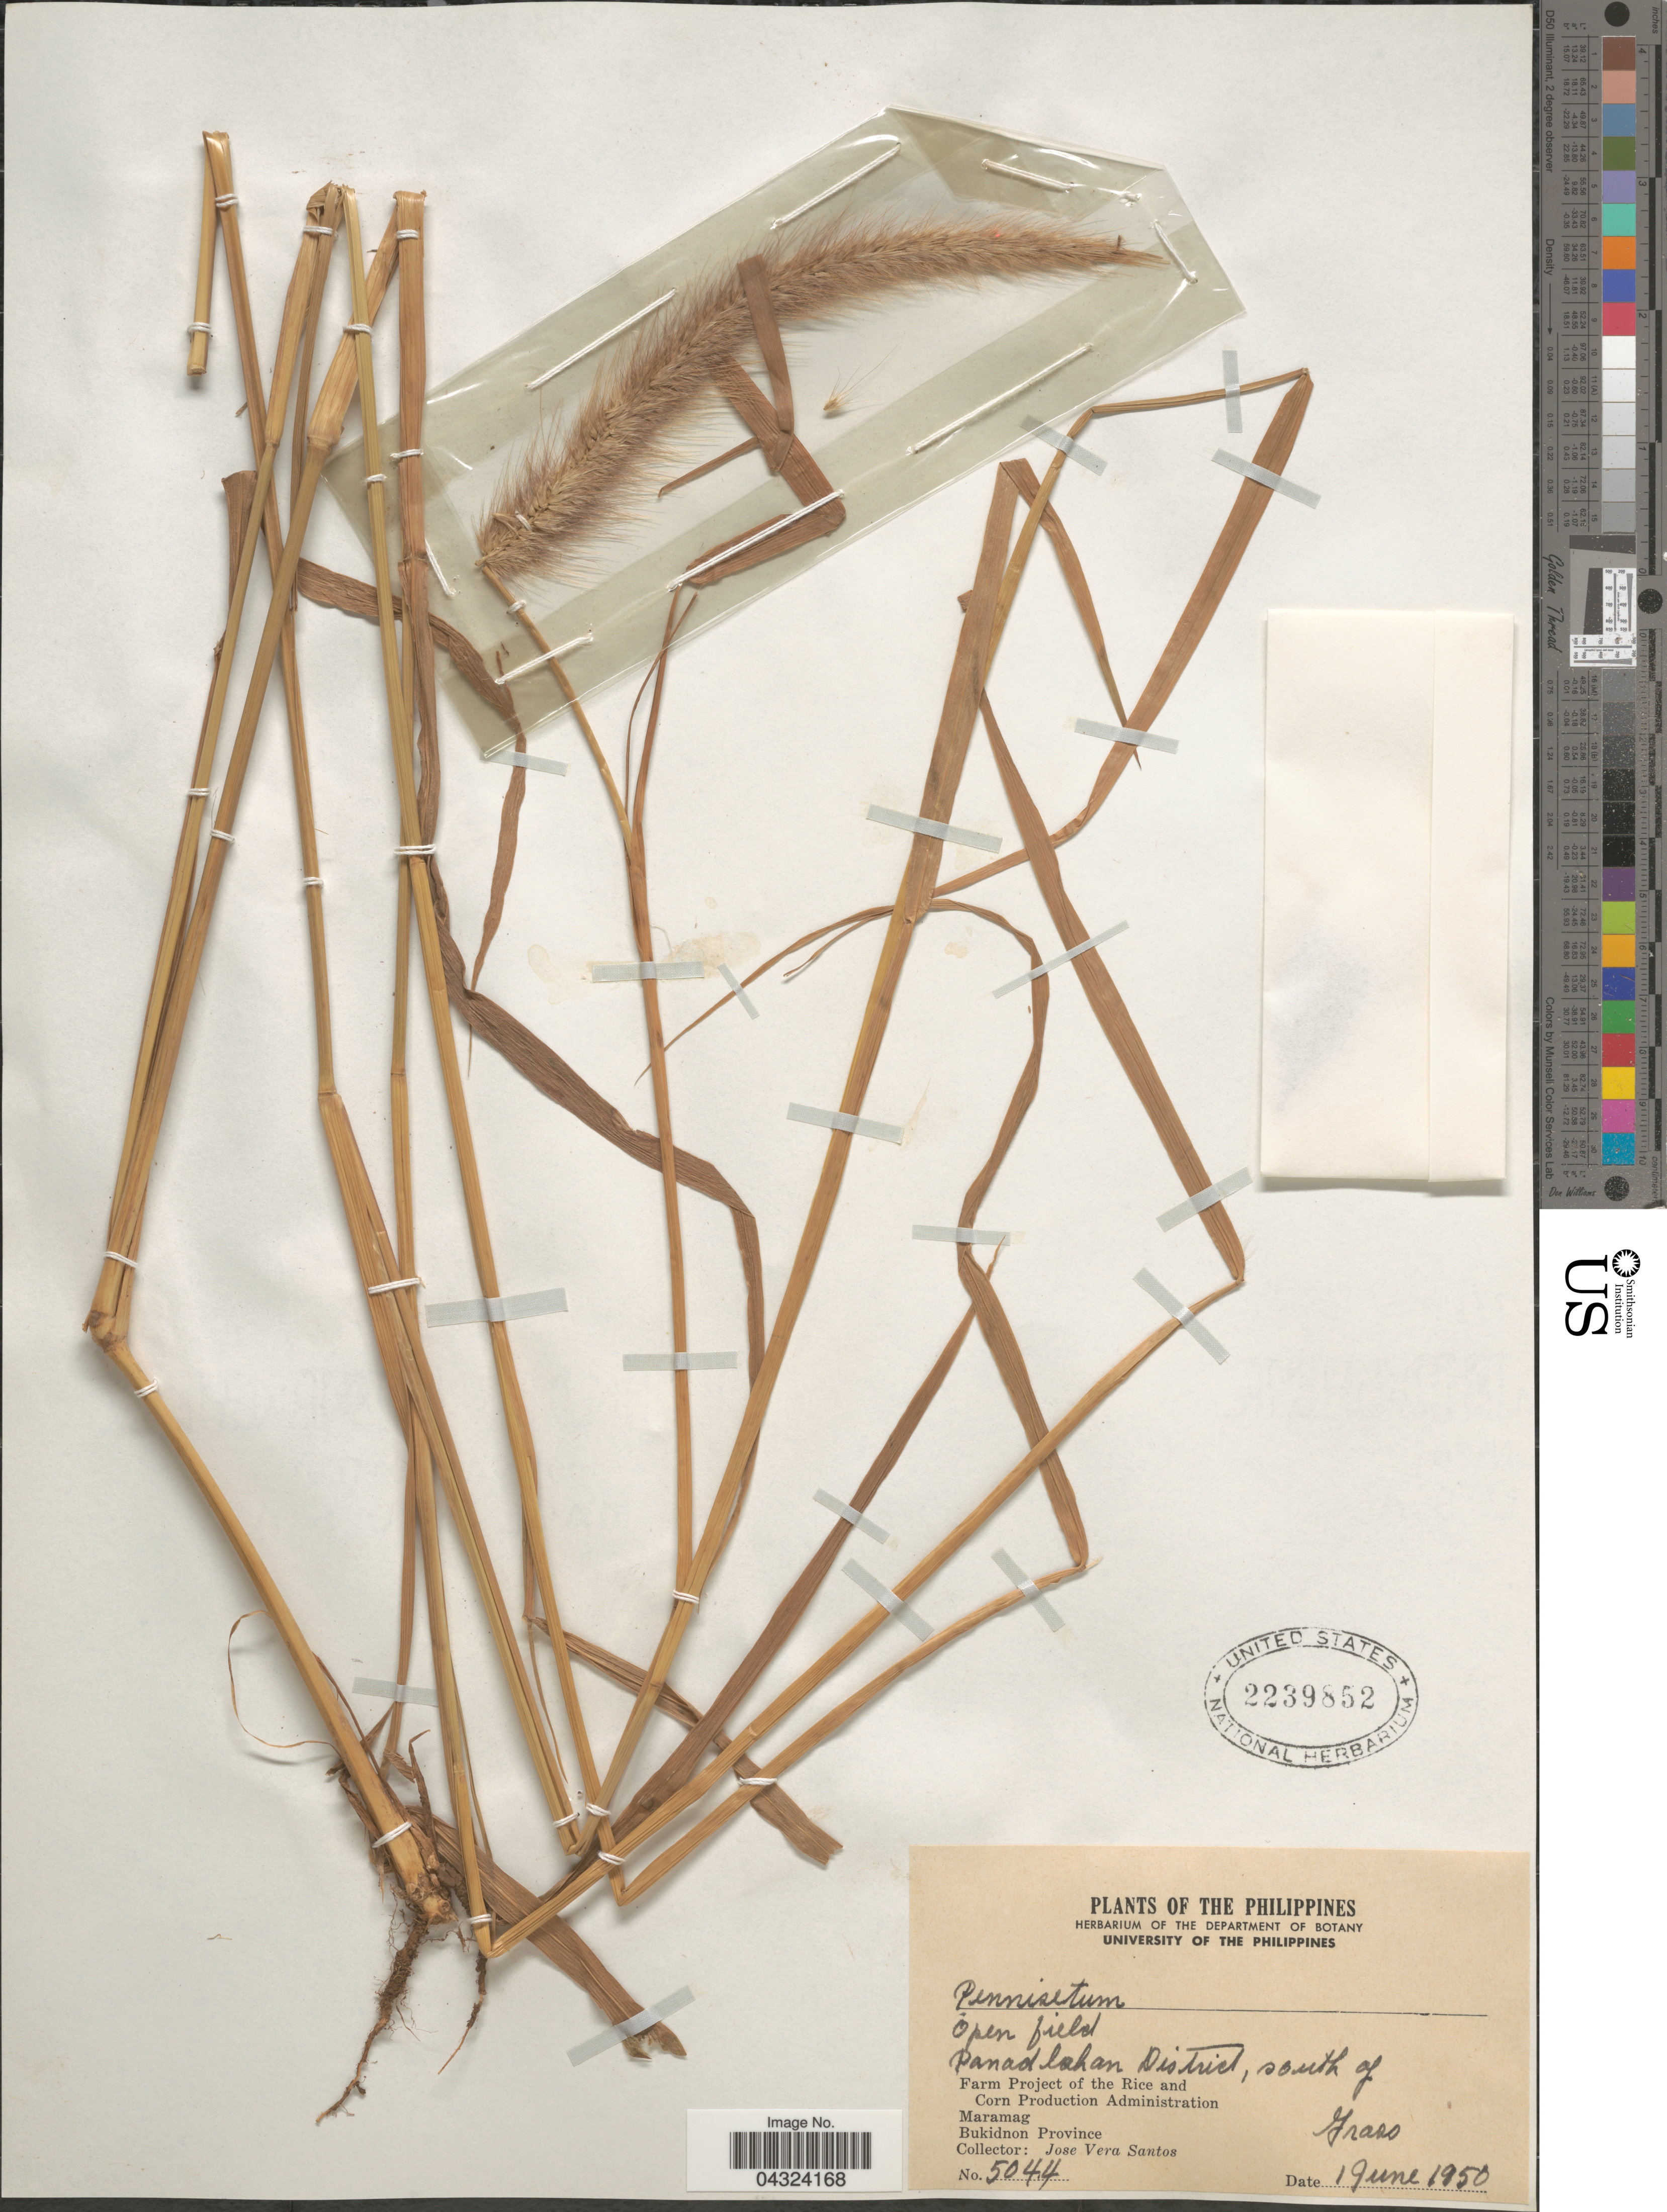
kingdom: Plantae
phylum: Tracheophyta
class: Liliopsida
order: Poales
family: Poaceae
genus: Cenchrus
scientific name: Cenchrus sp.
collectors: J. Santos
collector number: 5044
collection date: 1950-06-01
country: Philippines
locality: Panadlahan District, south of Maramag. Bukidnon Province.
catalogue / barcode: US 2239852